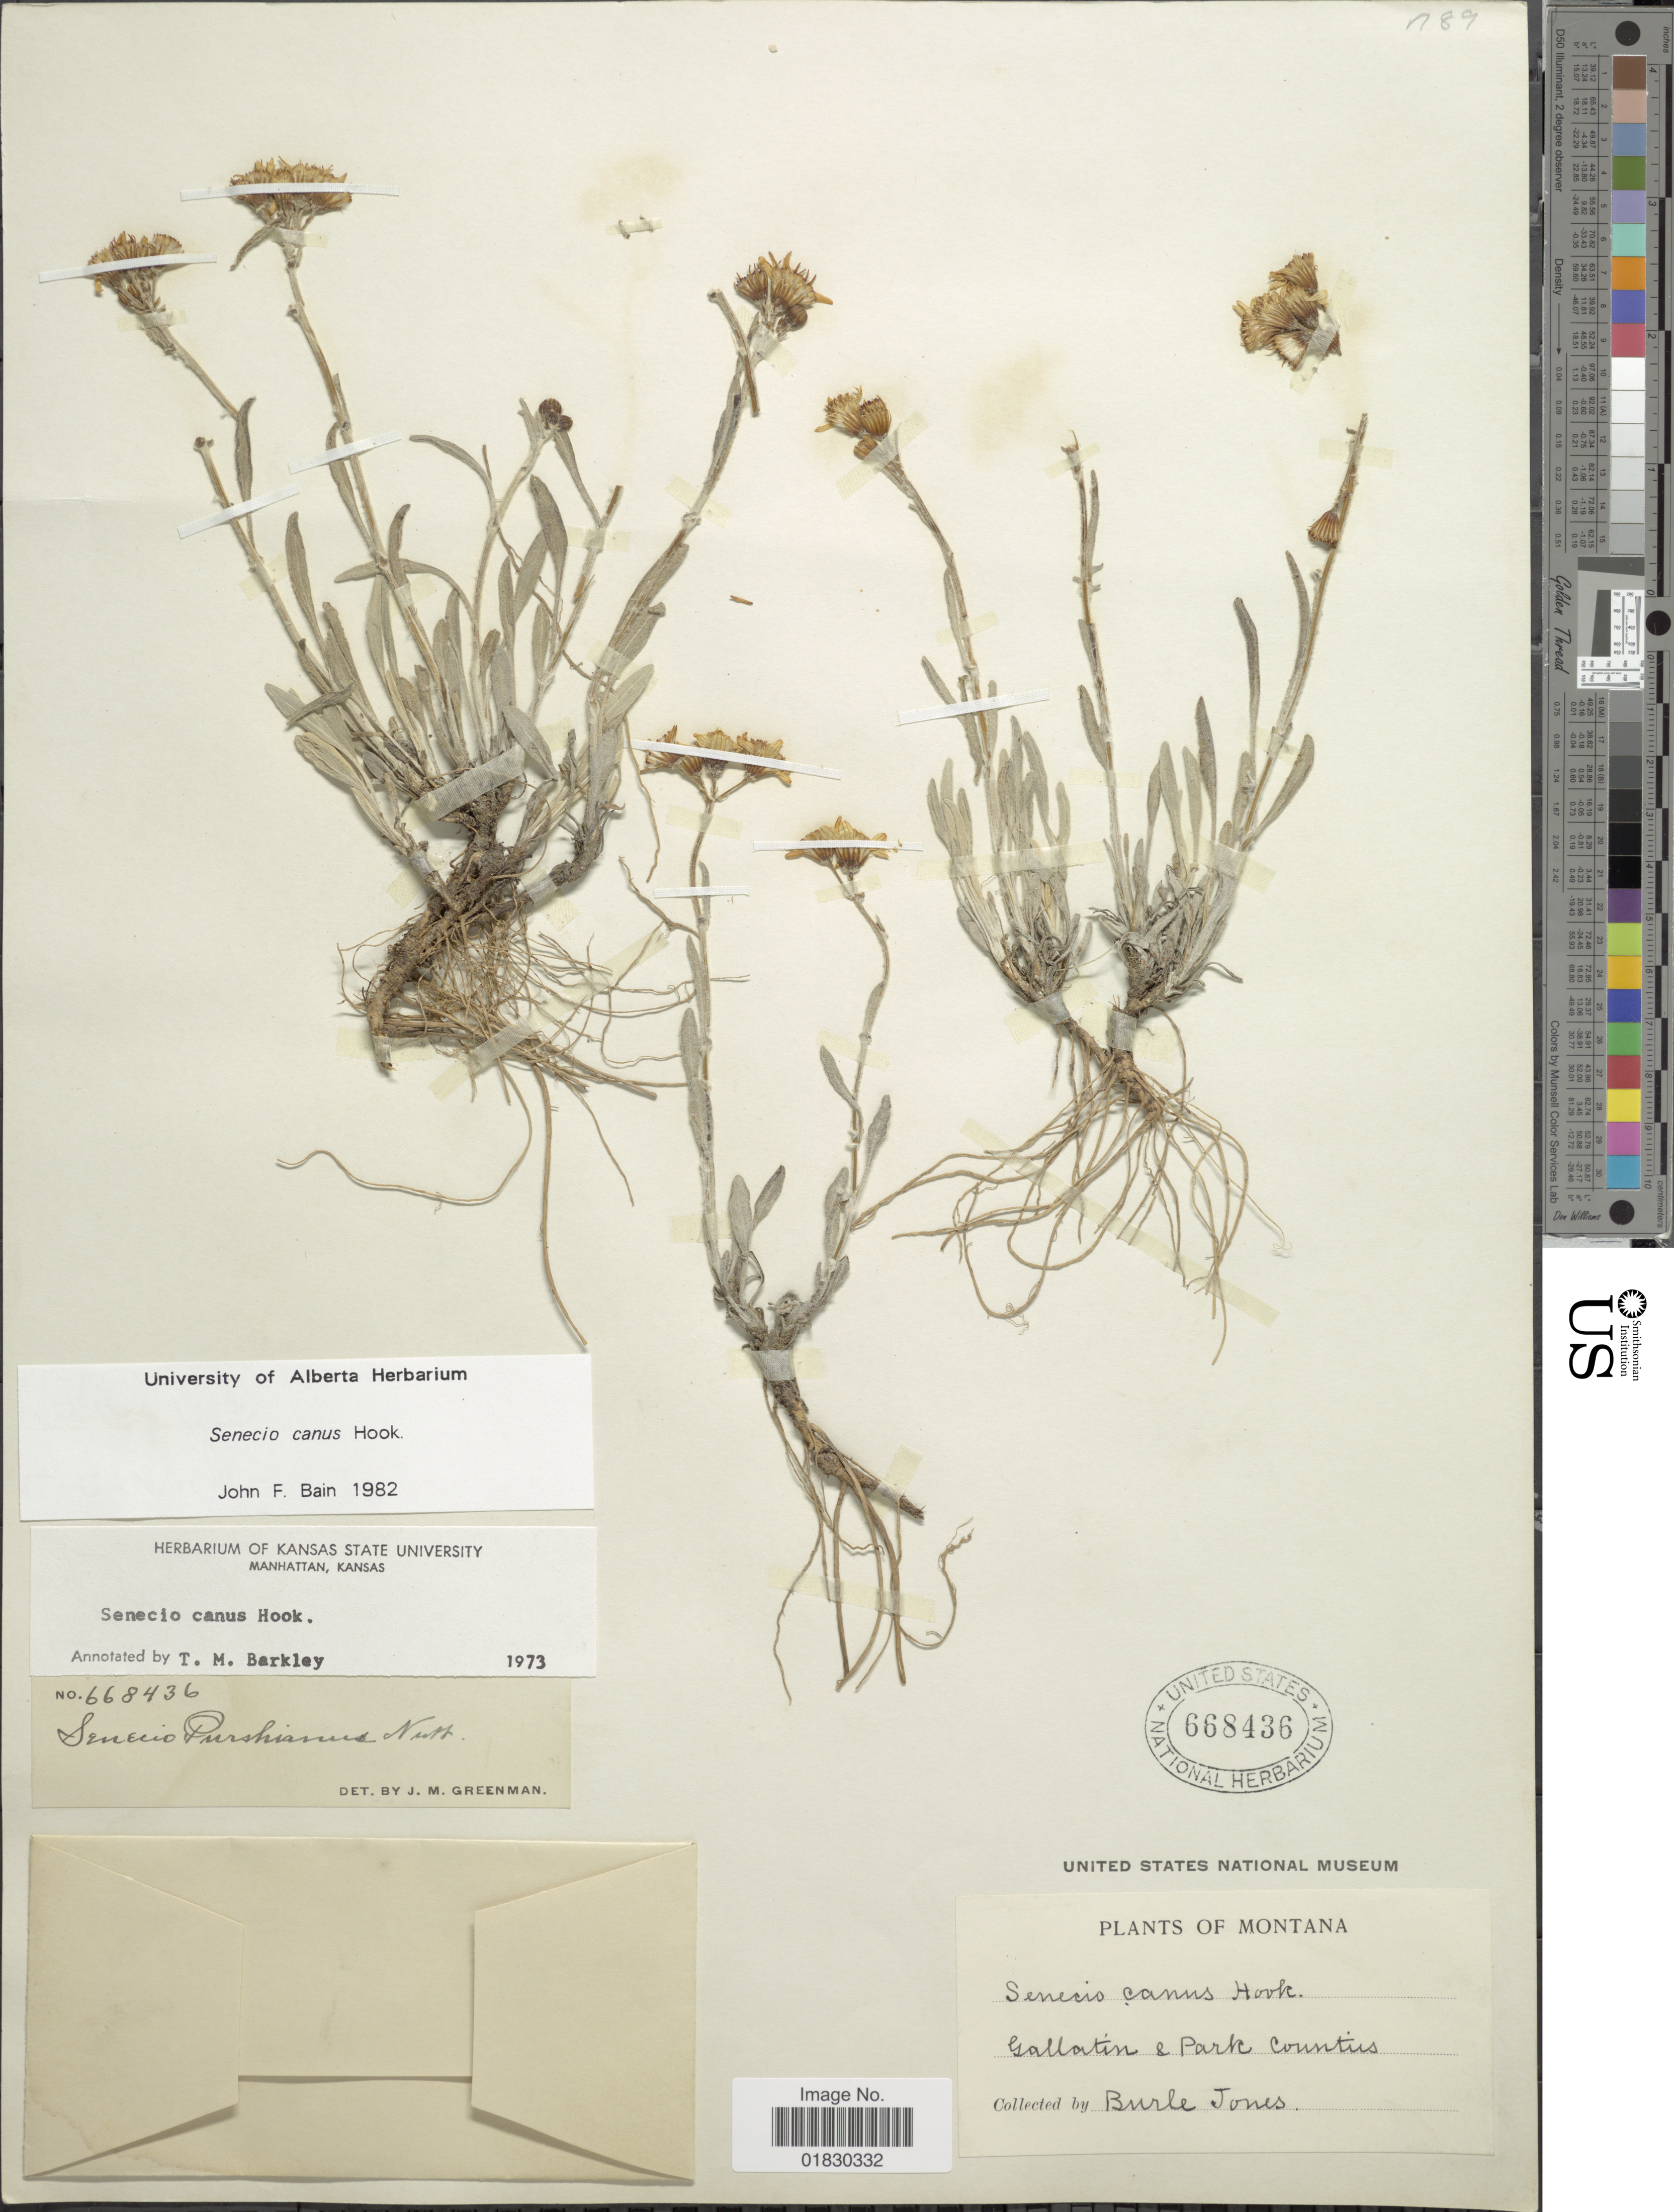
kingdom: Plantae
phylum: Tracheophyta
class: Magnoliopsida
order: Asterales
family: Asteraceae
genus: Packera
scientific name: Packera cana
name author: (Hook.) W.A. Weber & Á. Löve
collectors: B. E. Jones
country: United States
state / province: Montana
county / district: Gallatin / Park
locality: Gallatin & Park Counties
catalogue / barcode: US 668436